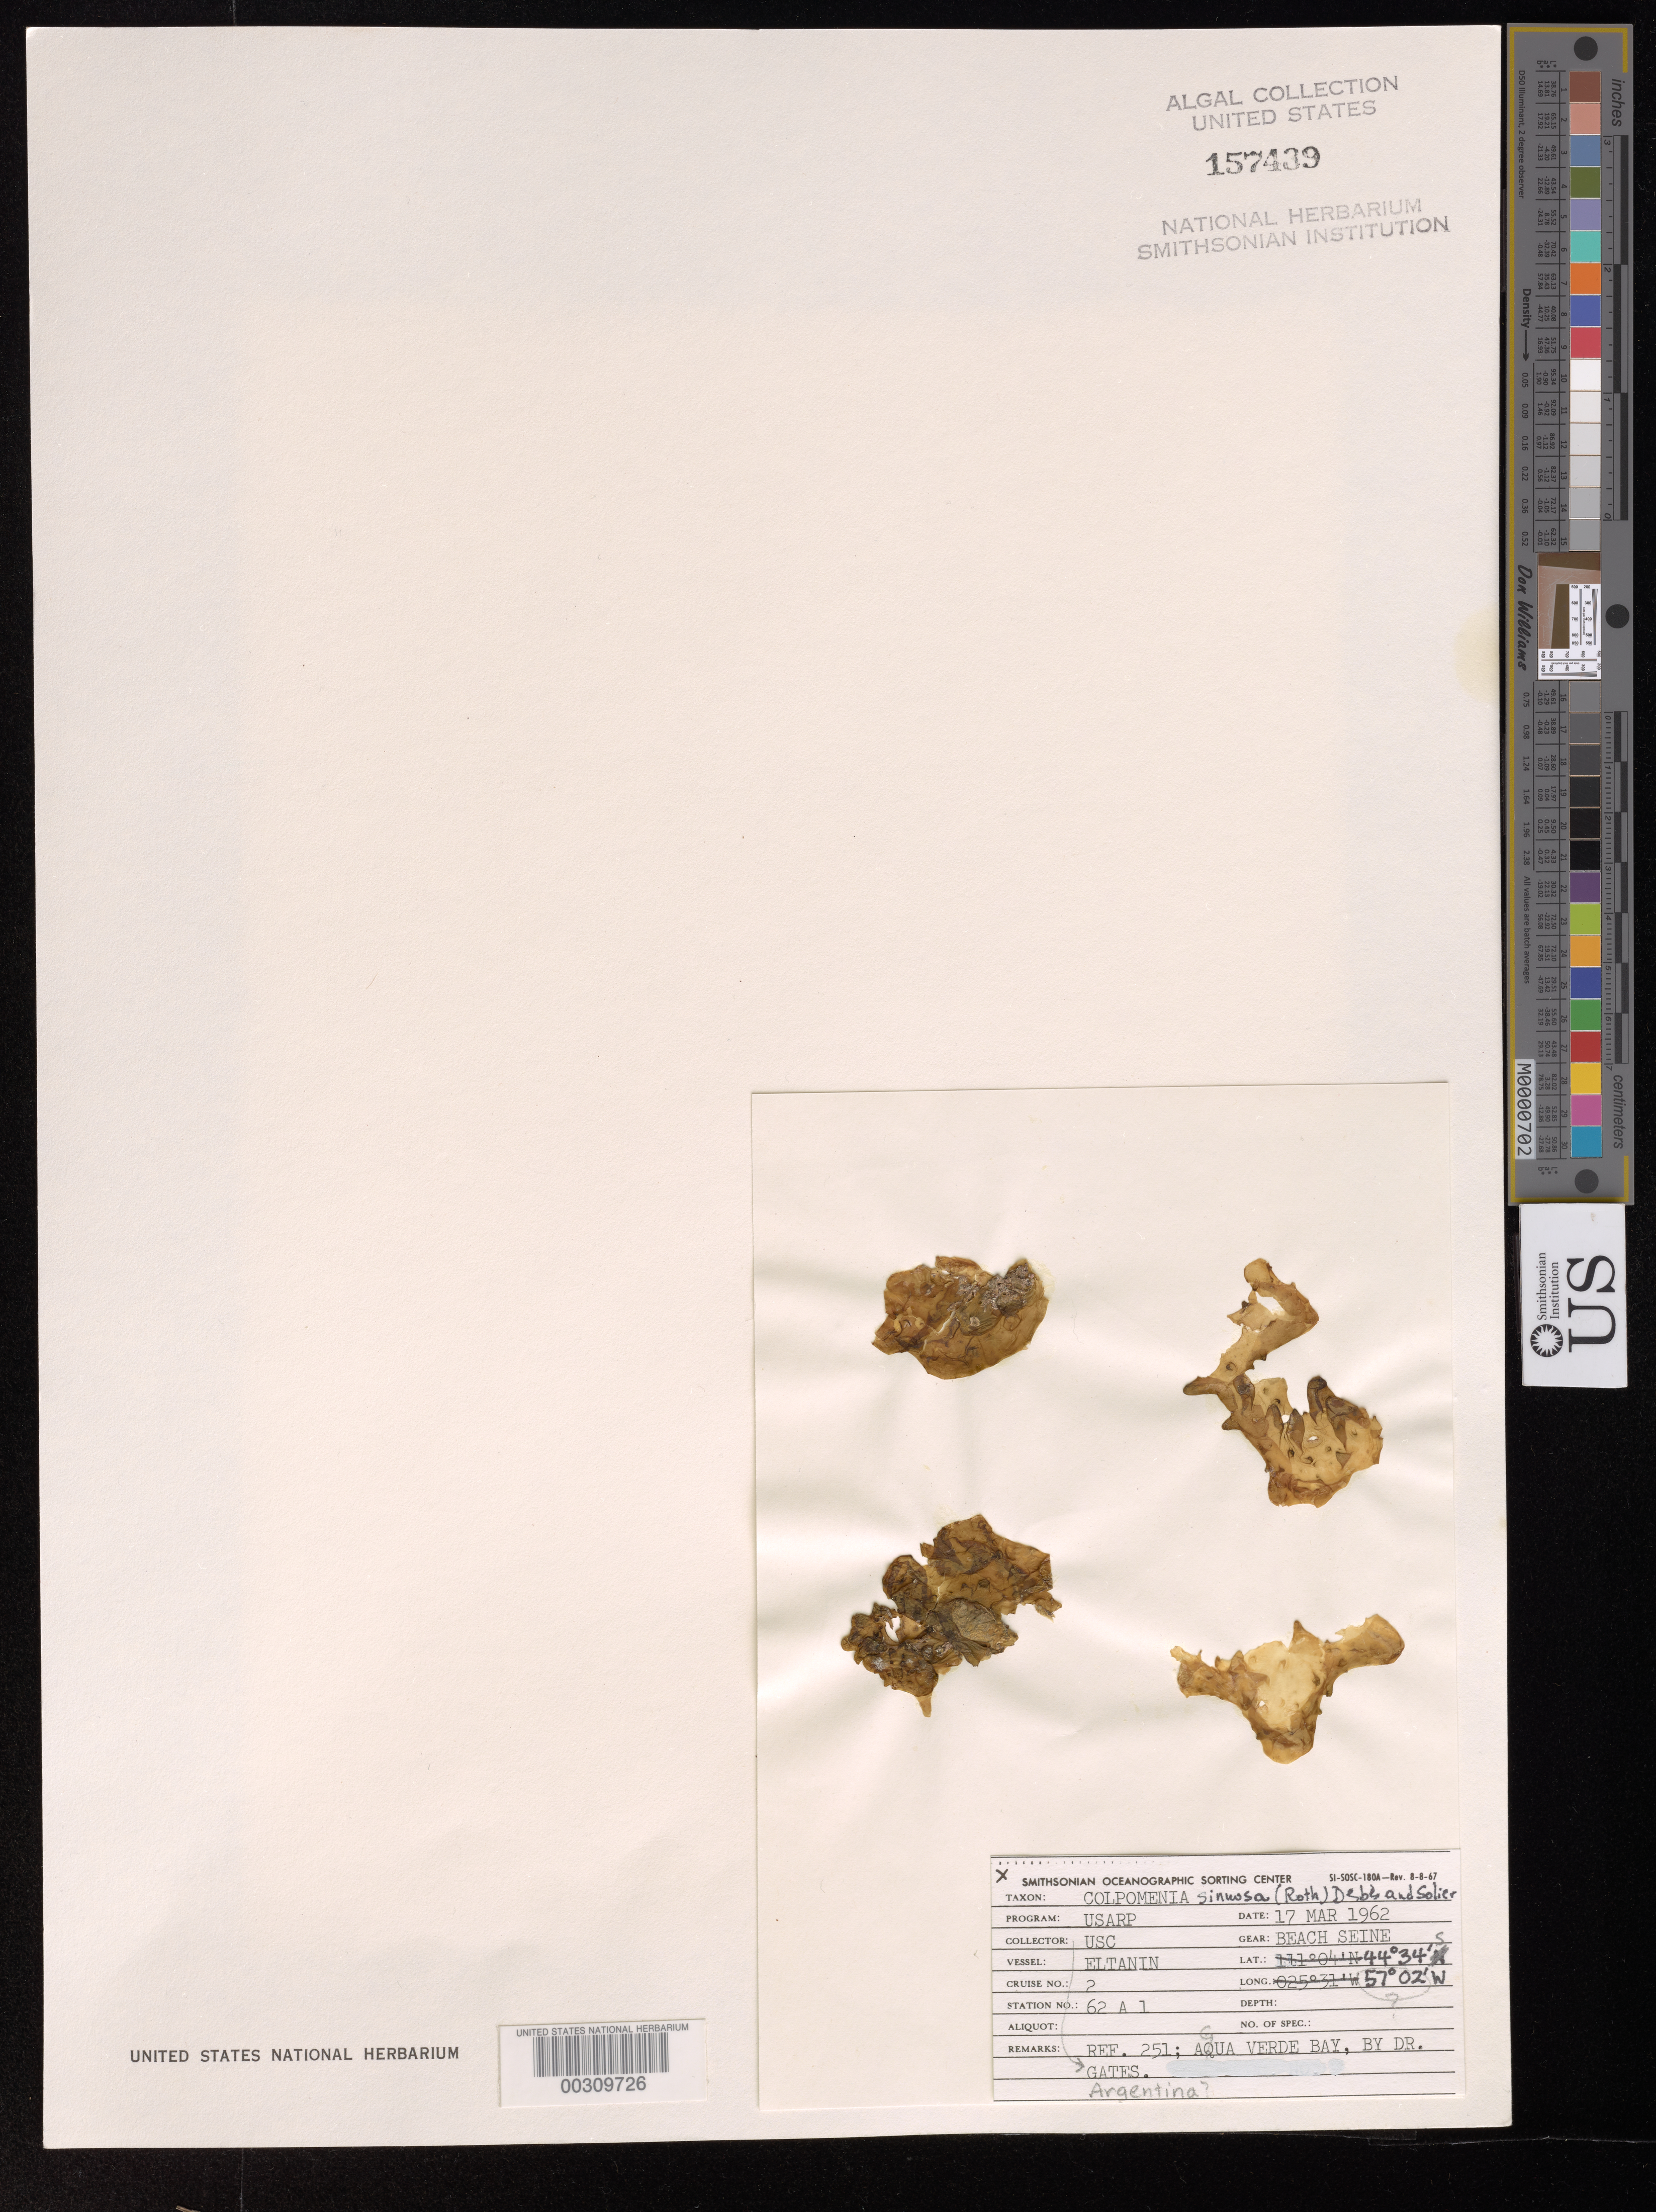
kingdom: Chromista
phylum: Ochrophyta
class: Phaeophyceae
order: Scytosiphonales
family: Scytosiphonaceae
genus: Colpomenia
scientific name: Colpomenia sinuosa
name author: (K. Mert. ex Roth) Derbes & Solier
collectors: USC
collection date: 1962-03-17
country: Argentina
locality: Ref. 251; Agua Verde Bay, by dr. gates.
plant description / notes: USARP Program. Vessel: Eltanin. Cruise No. 2. Staton No. 62 A 1.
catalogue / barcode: US 157439